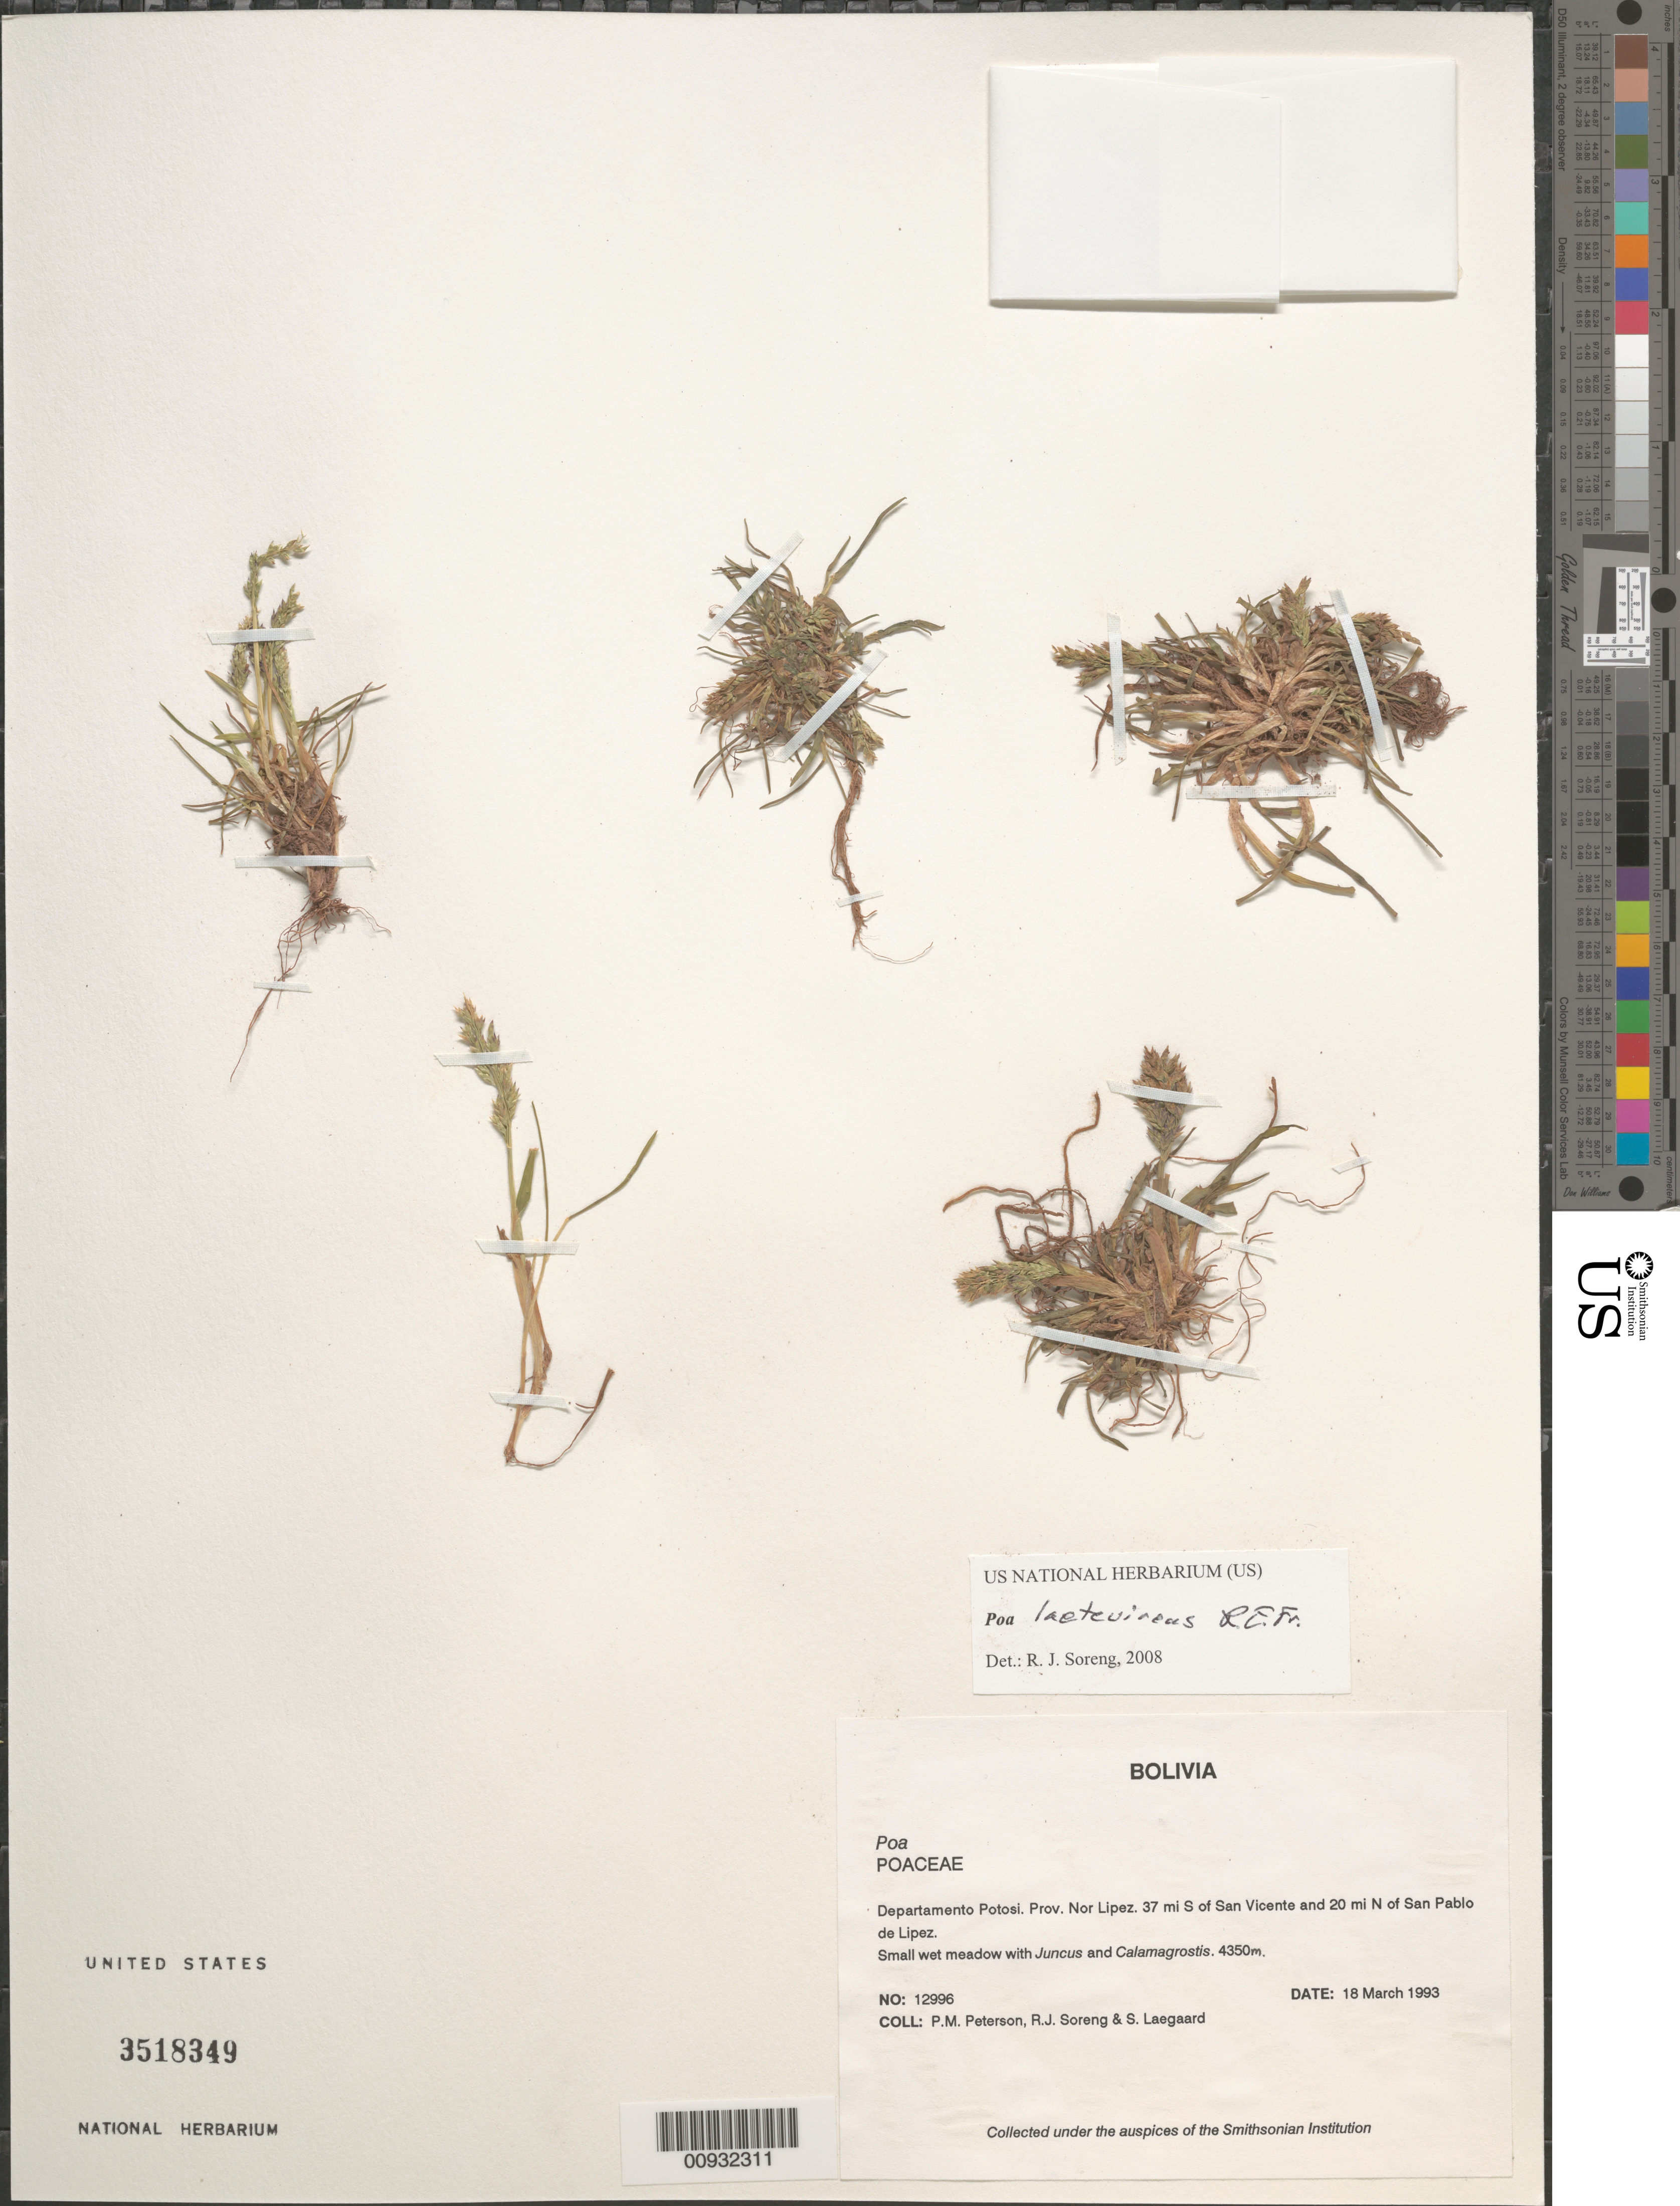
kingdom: Plantae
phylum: Tracheophyta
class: Liliopsida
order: Poales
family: Poaceae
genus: Poa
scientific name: Poa laetevirens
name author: R.E. Fr.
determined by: Soreng, Robert J., Research Associate (BOT), Smithsonian Institution - National Museum of Natural History (UNITED STATES)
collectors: P. M. Peterson, R. J. Soreng & S. Lægaard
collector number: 12996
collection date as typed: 18 Mar 1993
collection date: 1993-03-18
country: Bolivia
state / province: Potosi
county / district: Nor Lipez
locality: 37 mi S of San Vicente and 20 mi N of San Pablo de Lipez.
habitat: Small wet meadow with Juncus and Calamagrostis.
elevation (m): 4350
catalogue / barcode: US 3518349